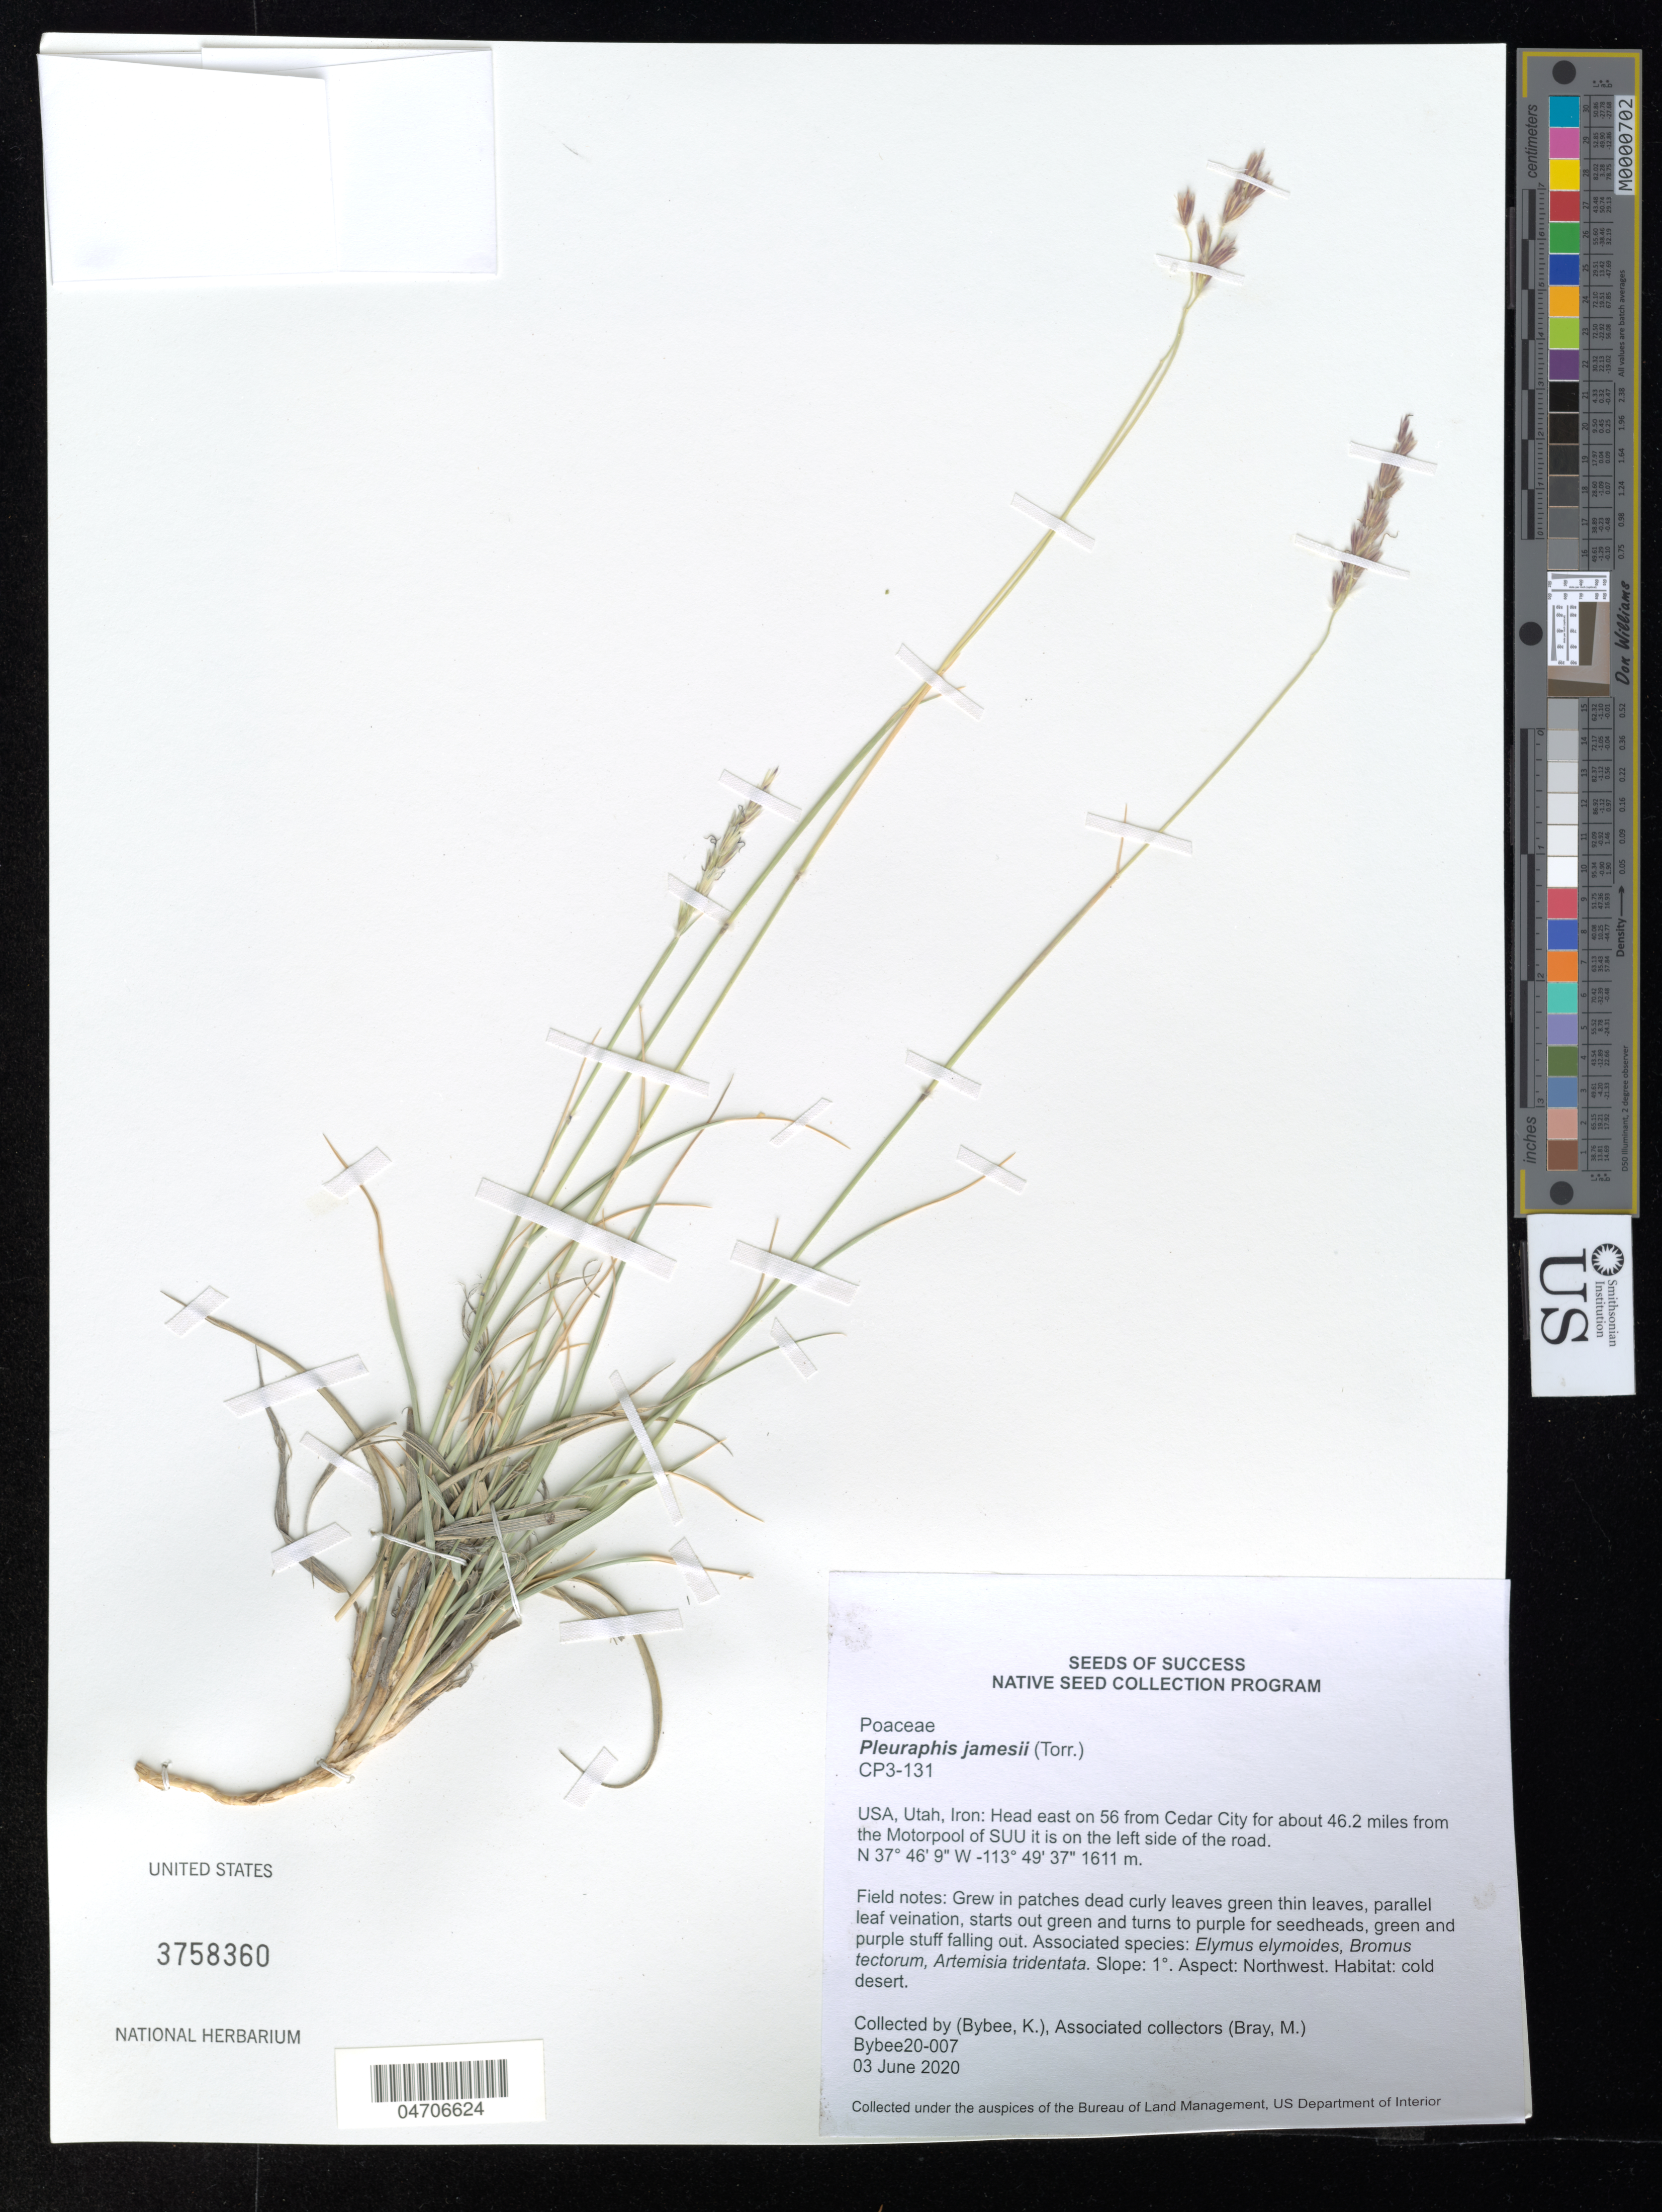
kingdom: Plantae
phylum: Tracheophyta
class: Liliopsida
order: Poales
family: Poaceae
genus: Pleuraphis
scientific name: Pleuraphis jamesii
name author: Torr.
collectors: C. Quadros & F. Torchelsen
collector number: Bybee20-007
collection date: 2020-06-03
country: United States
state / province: Utah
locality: Iron: Head east on 56 from Cedar City for about 46.2 miles from the Motorpool of SUU it is on the left side of the road.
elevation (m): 1611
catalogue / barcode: US 3758360